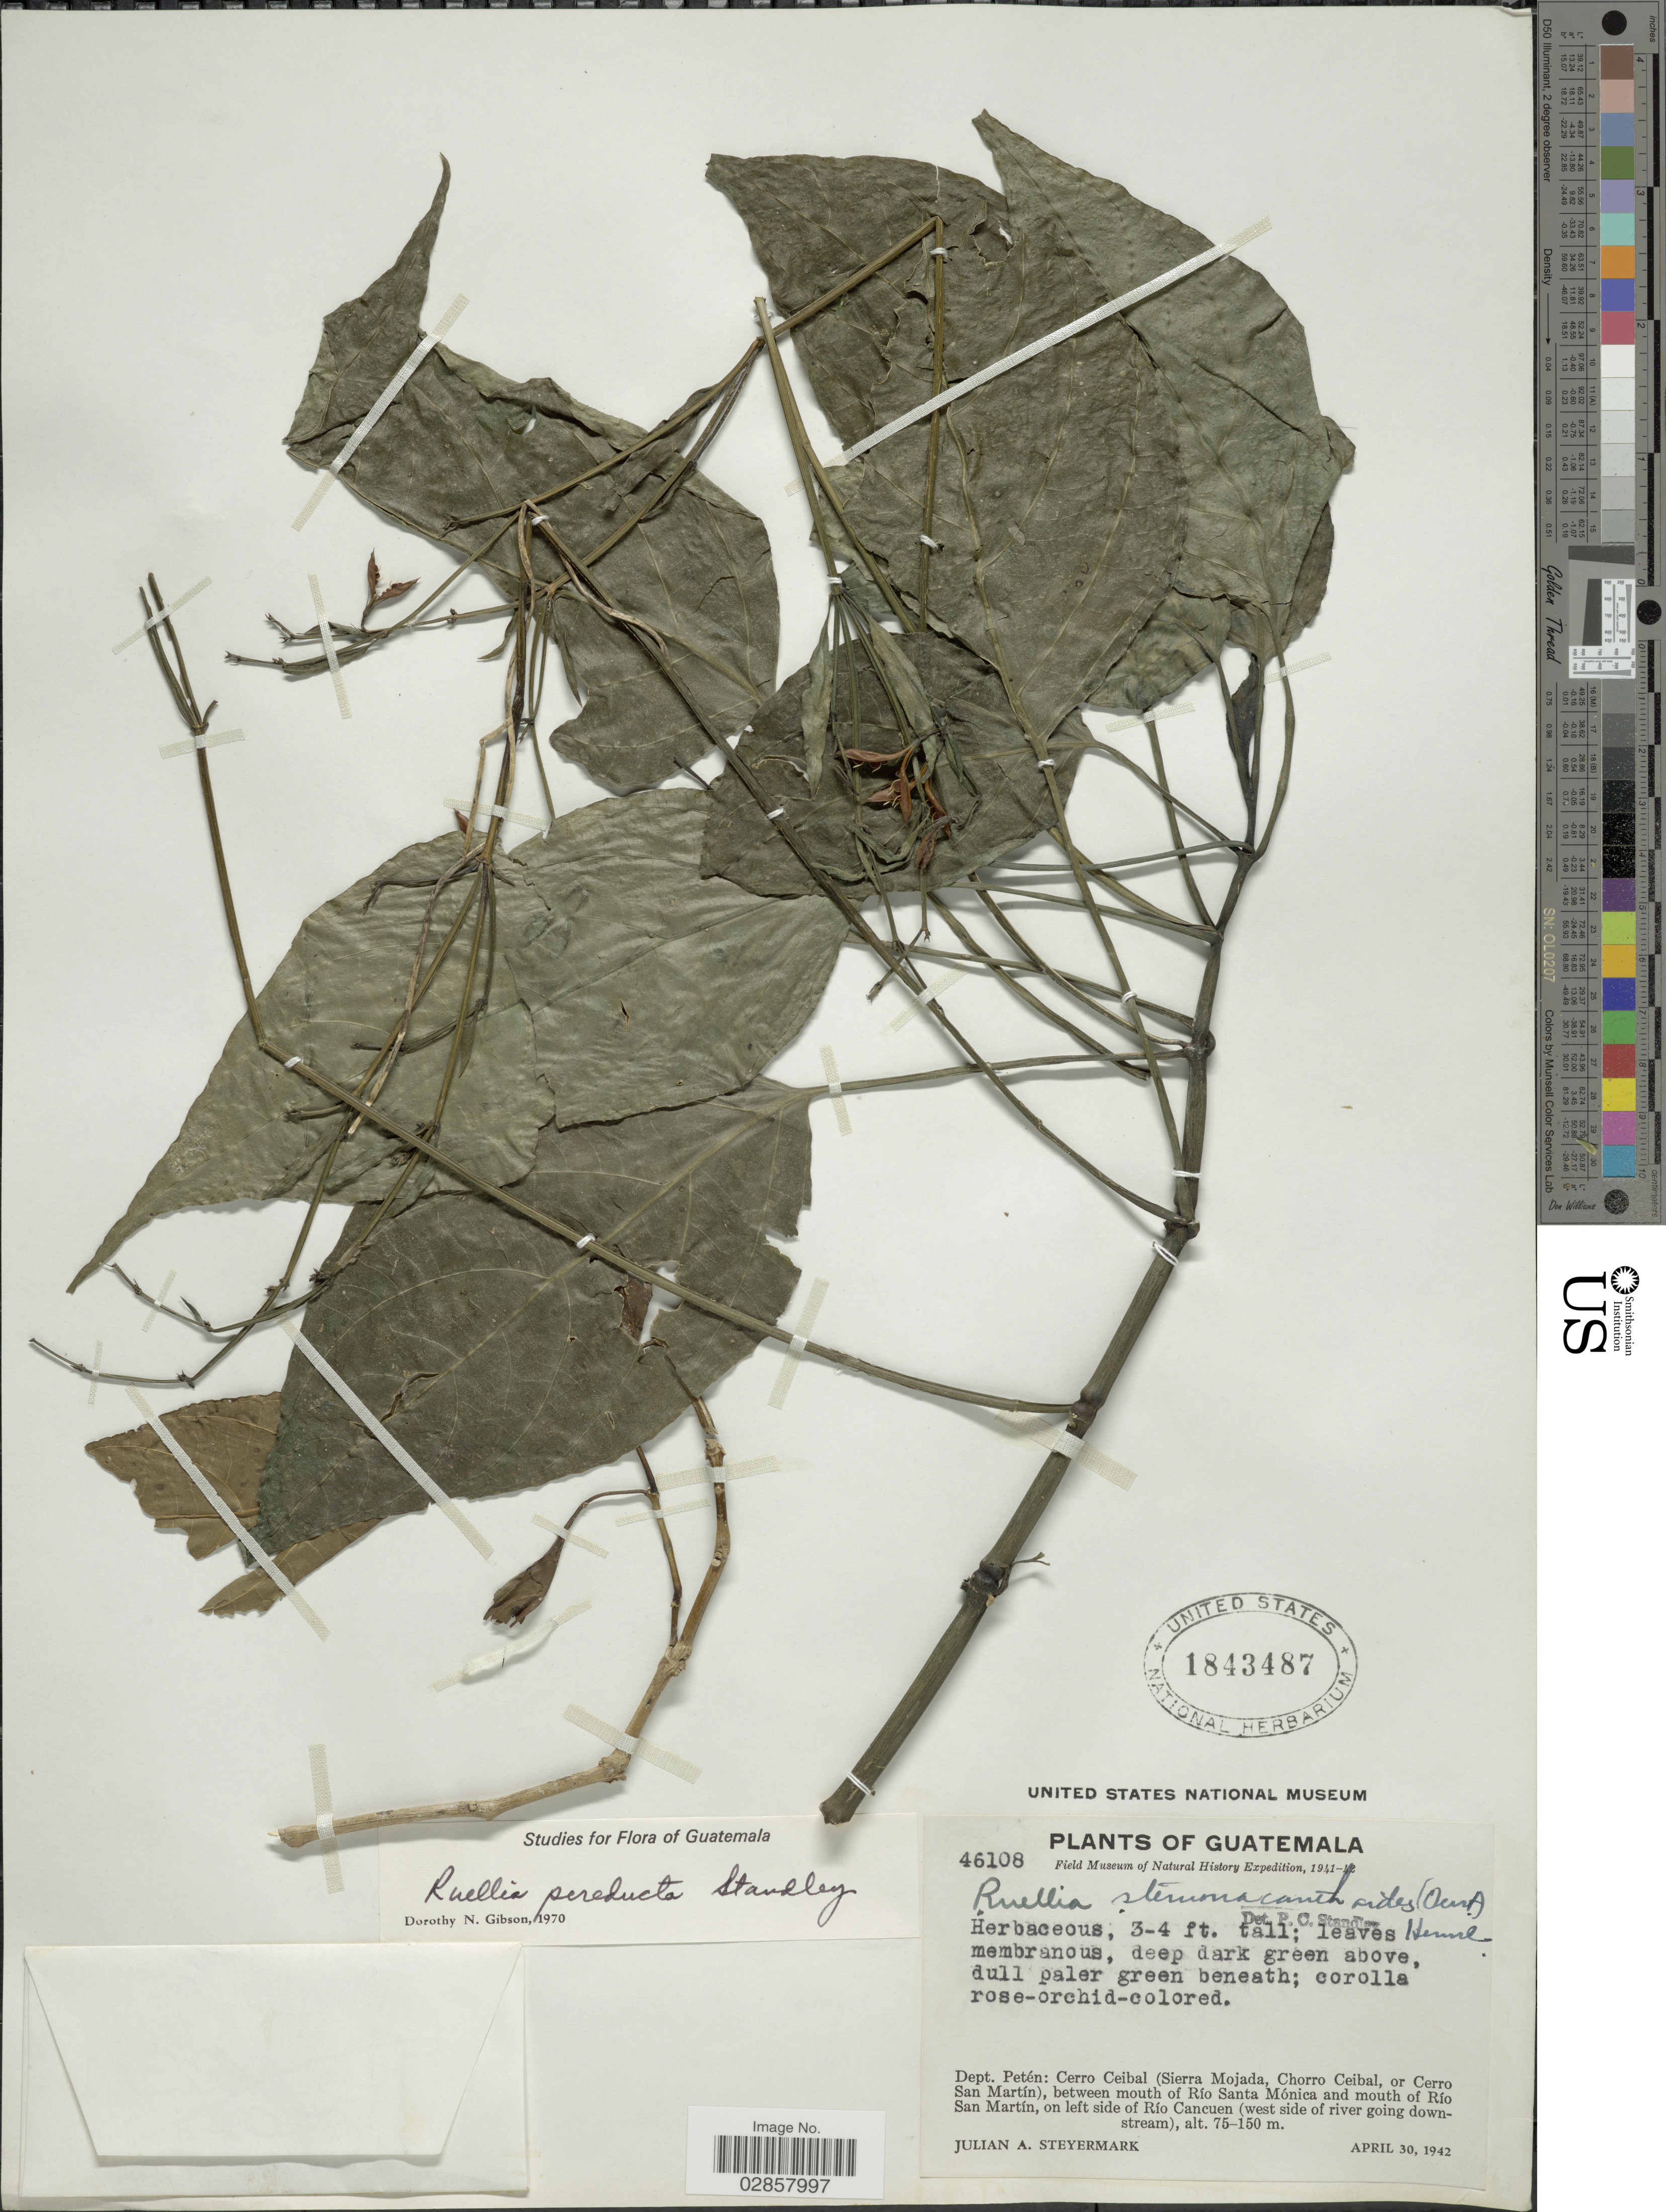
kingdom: Plantae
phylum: Tracheophyta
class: Magnoliopsida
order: Lamiales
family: Acanthaceae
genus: Ruellia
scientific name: Ruellia pereducta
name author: Standl. ex Lundell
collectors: J. Steyermark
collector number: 46108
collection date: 1942-04-30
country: Guatemala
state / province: El Petén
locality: Dept. Péten: Cerro Ceibal (Sierra Mojada, Choro Ceibal, or Cerro San Martín), between mouth of Río Santo Mónica and mouth of Río San Martín, on left side of Río Cancuen (west side of river going down-stream).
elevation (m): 75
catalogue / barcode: US 1843487